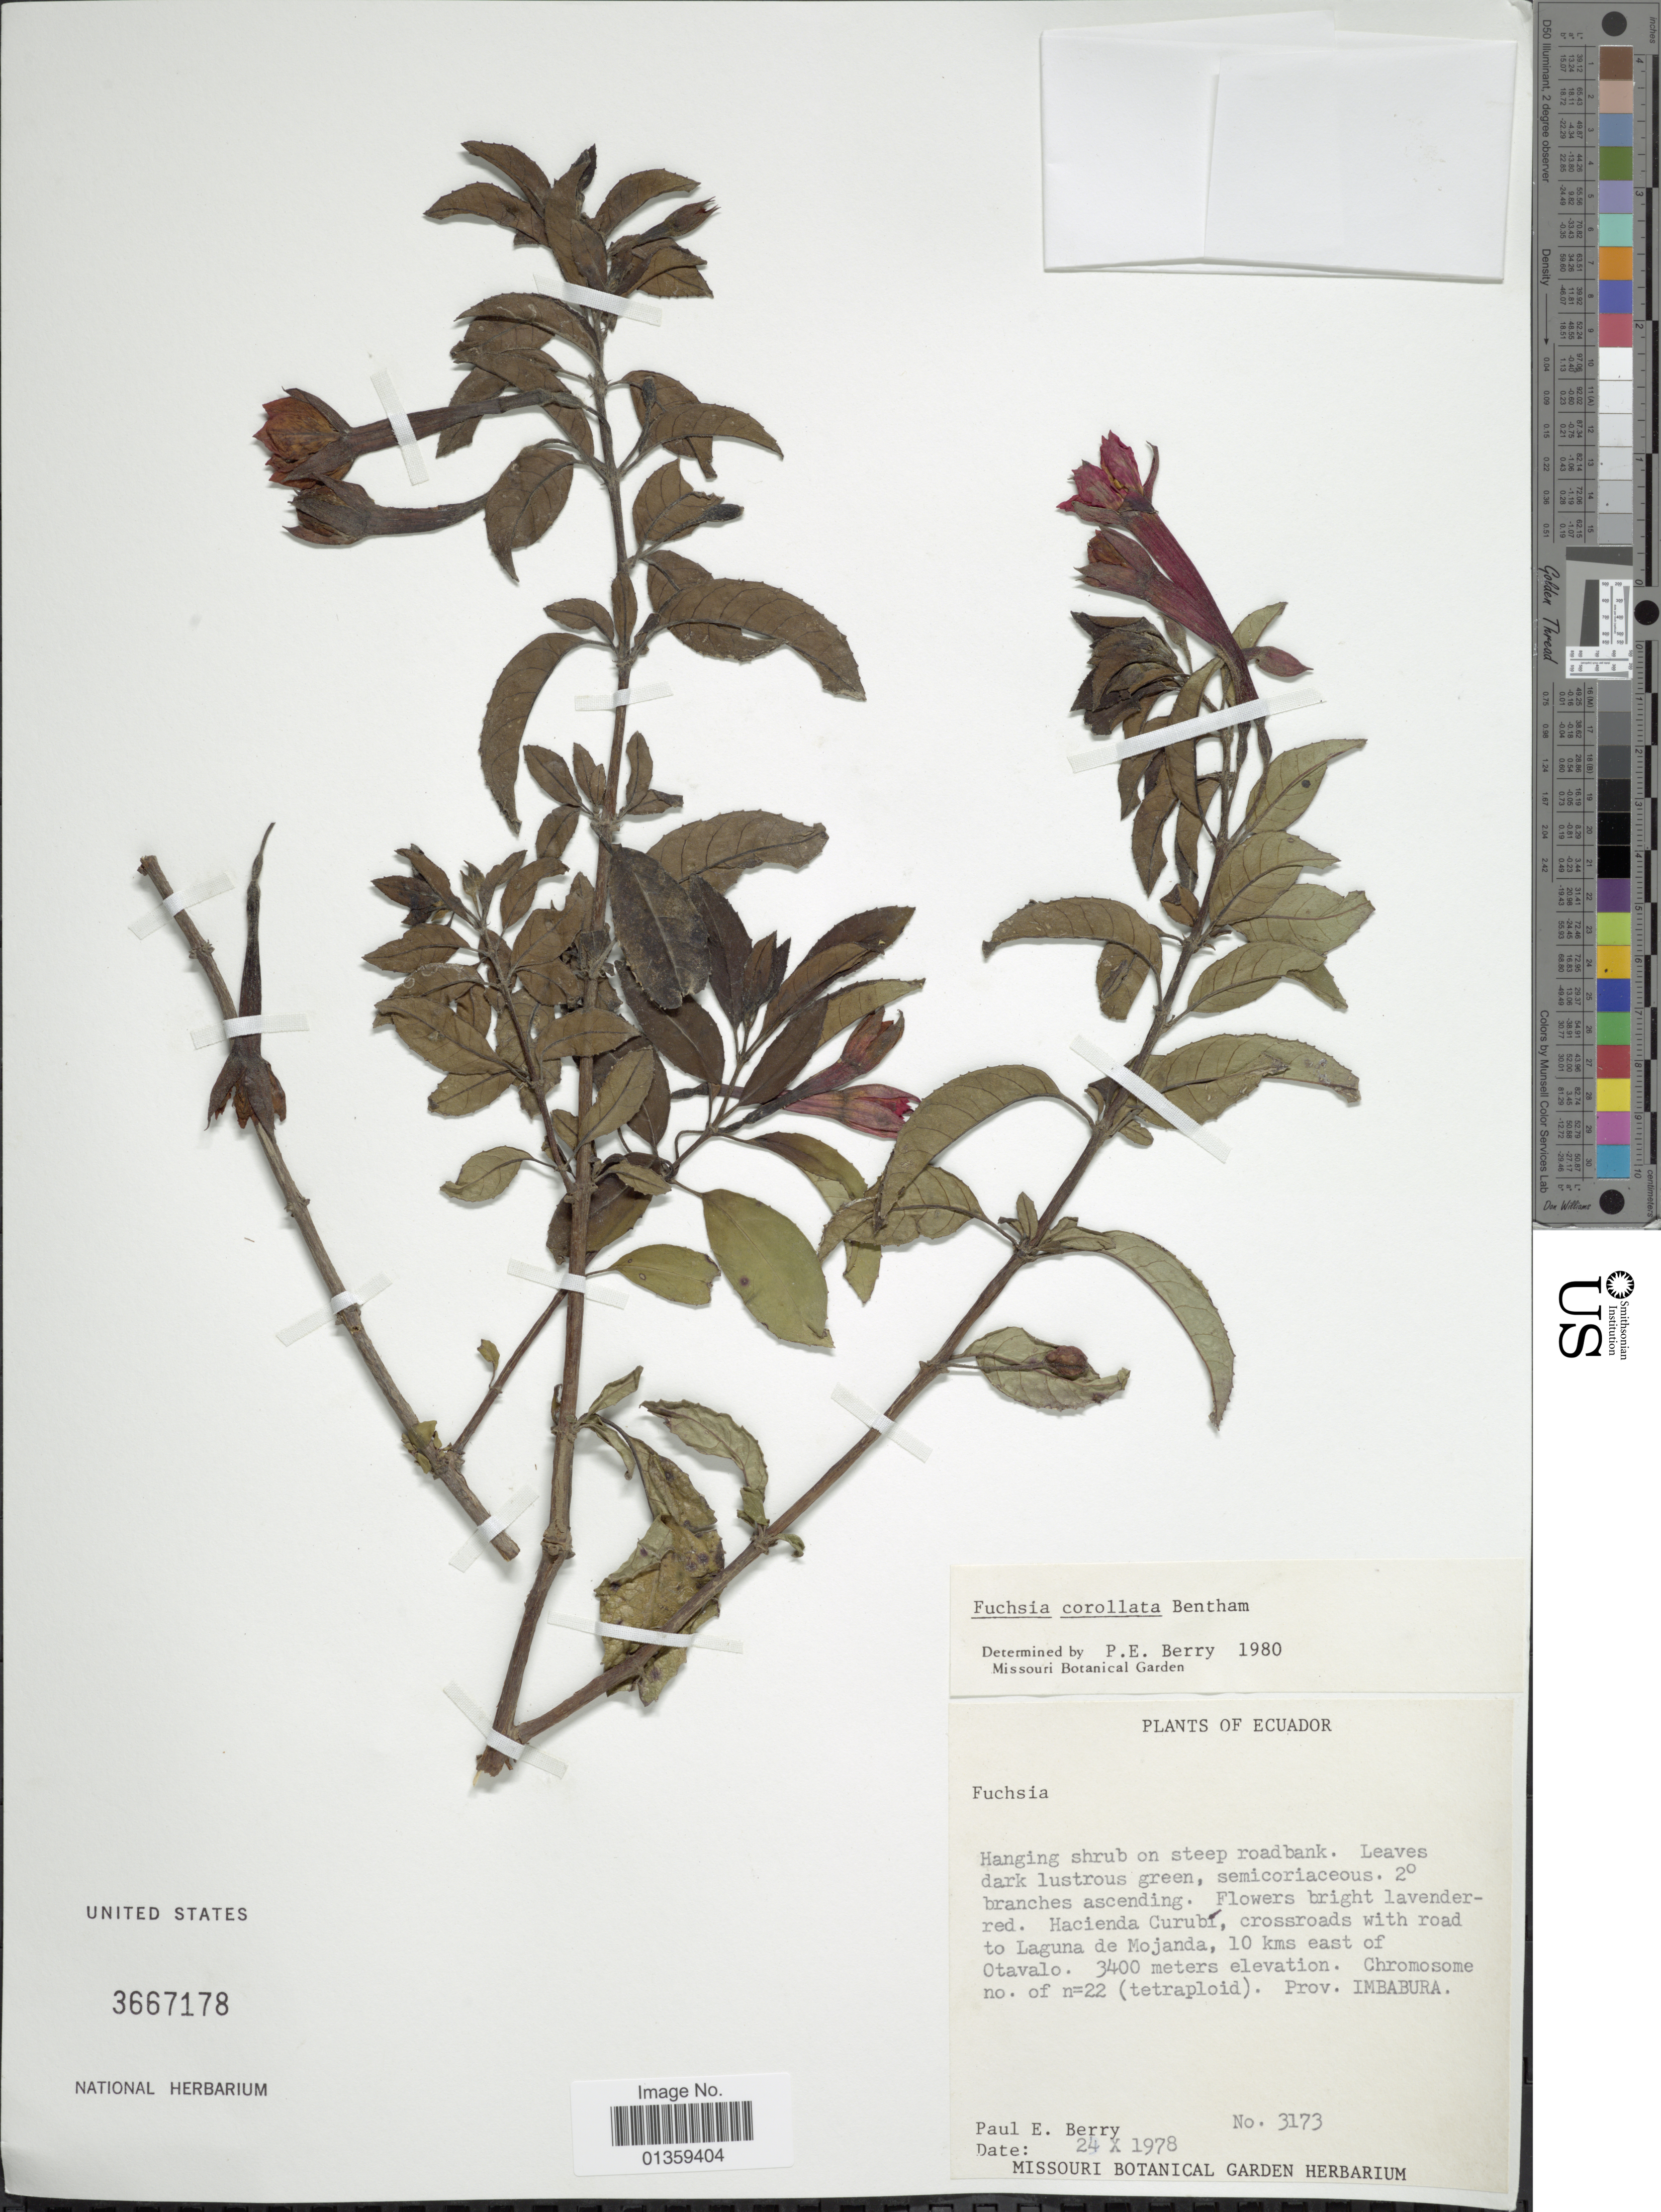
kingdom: Plantae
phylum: Tracheophyta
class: Magnoliopsida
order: Myrtales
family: Onagraceae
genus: Fuchsia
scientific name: Fuchsia corymbiflora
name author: Ruiz & Pav.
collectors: P. E. Berry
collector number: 3173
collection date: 1978-10-24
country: Ecuador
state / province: Imbabura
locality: Hacienda Curubí, crossroads with road to Laguna de Mojanda, 10 kms east of Otavalo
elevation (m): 3400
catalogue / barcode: US 3667178